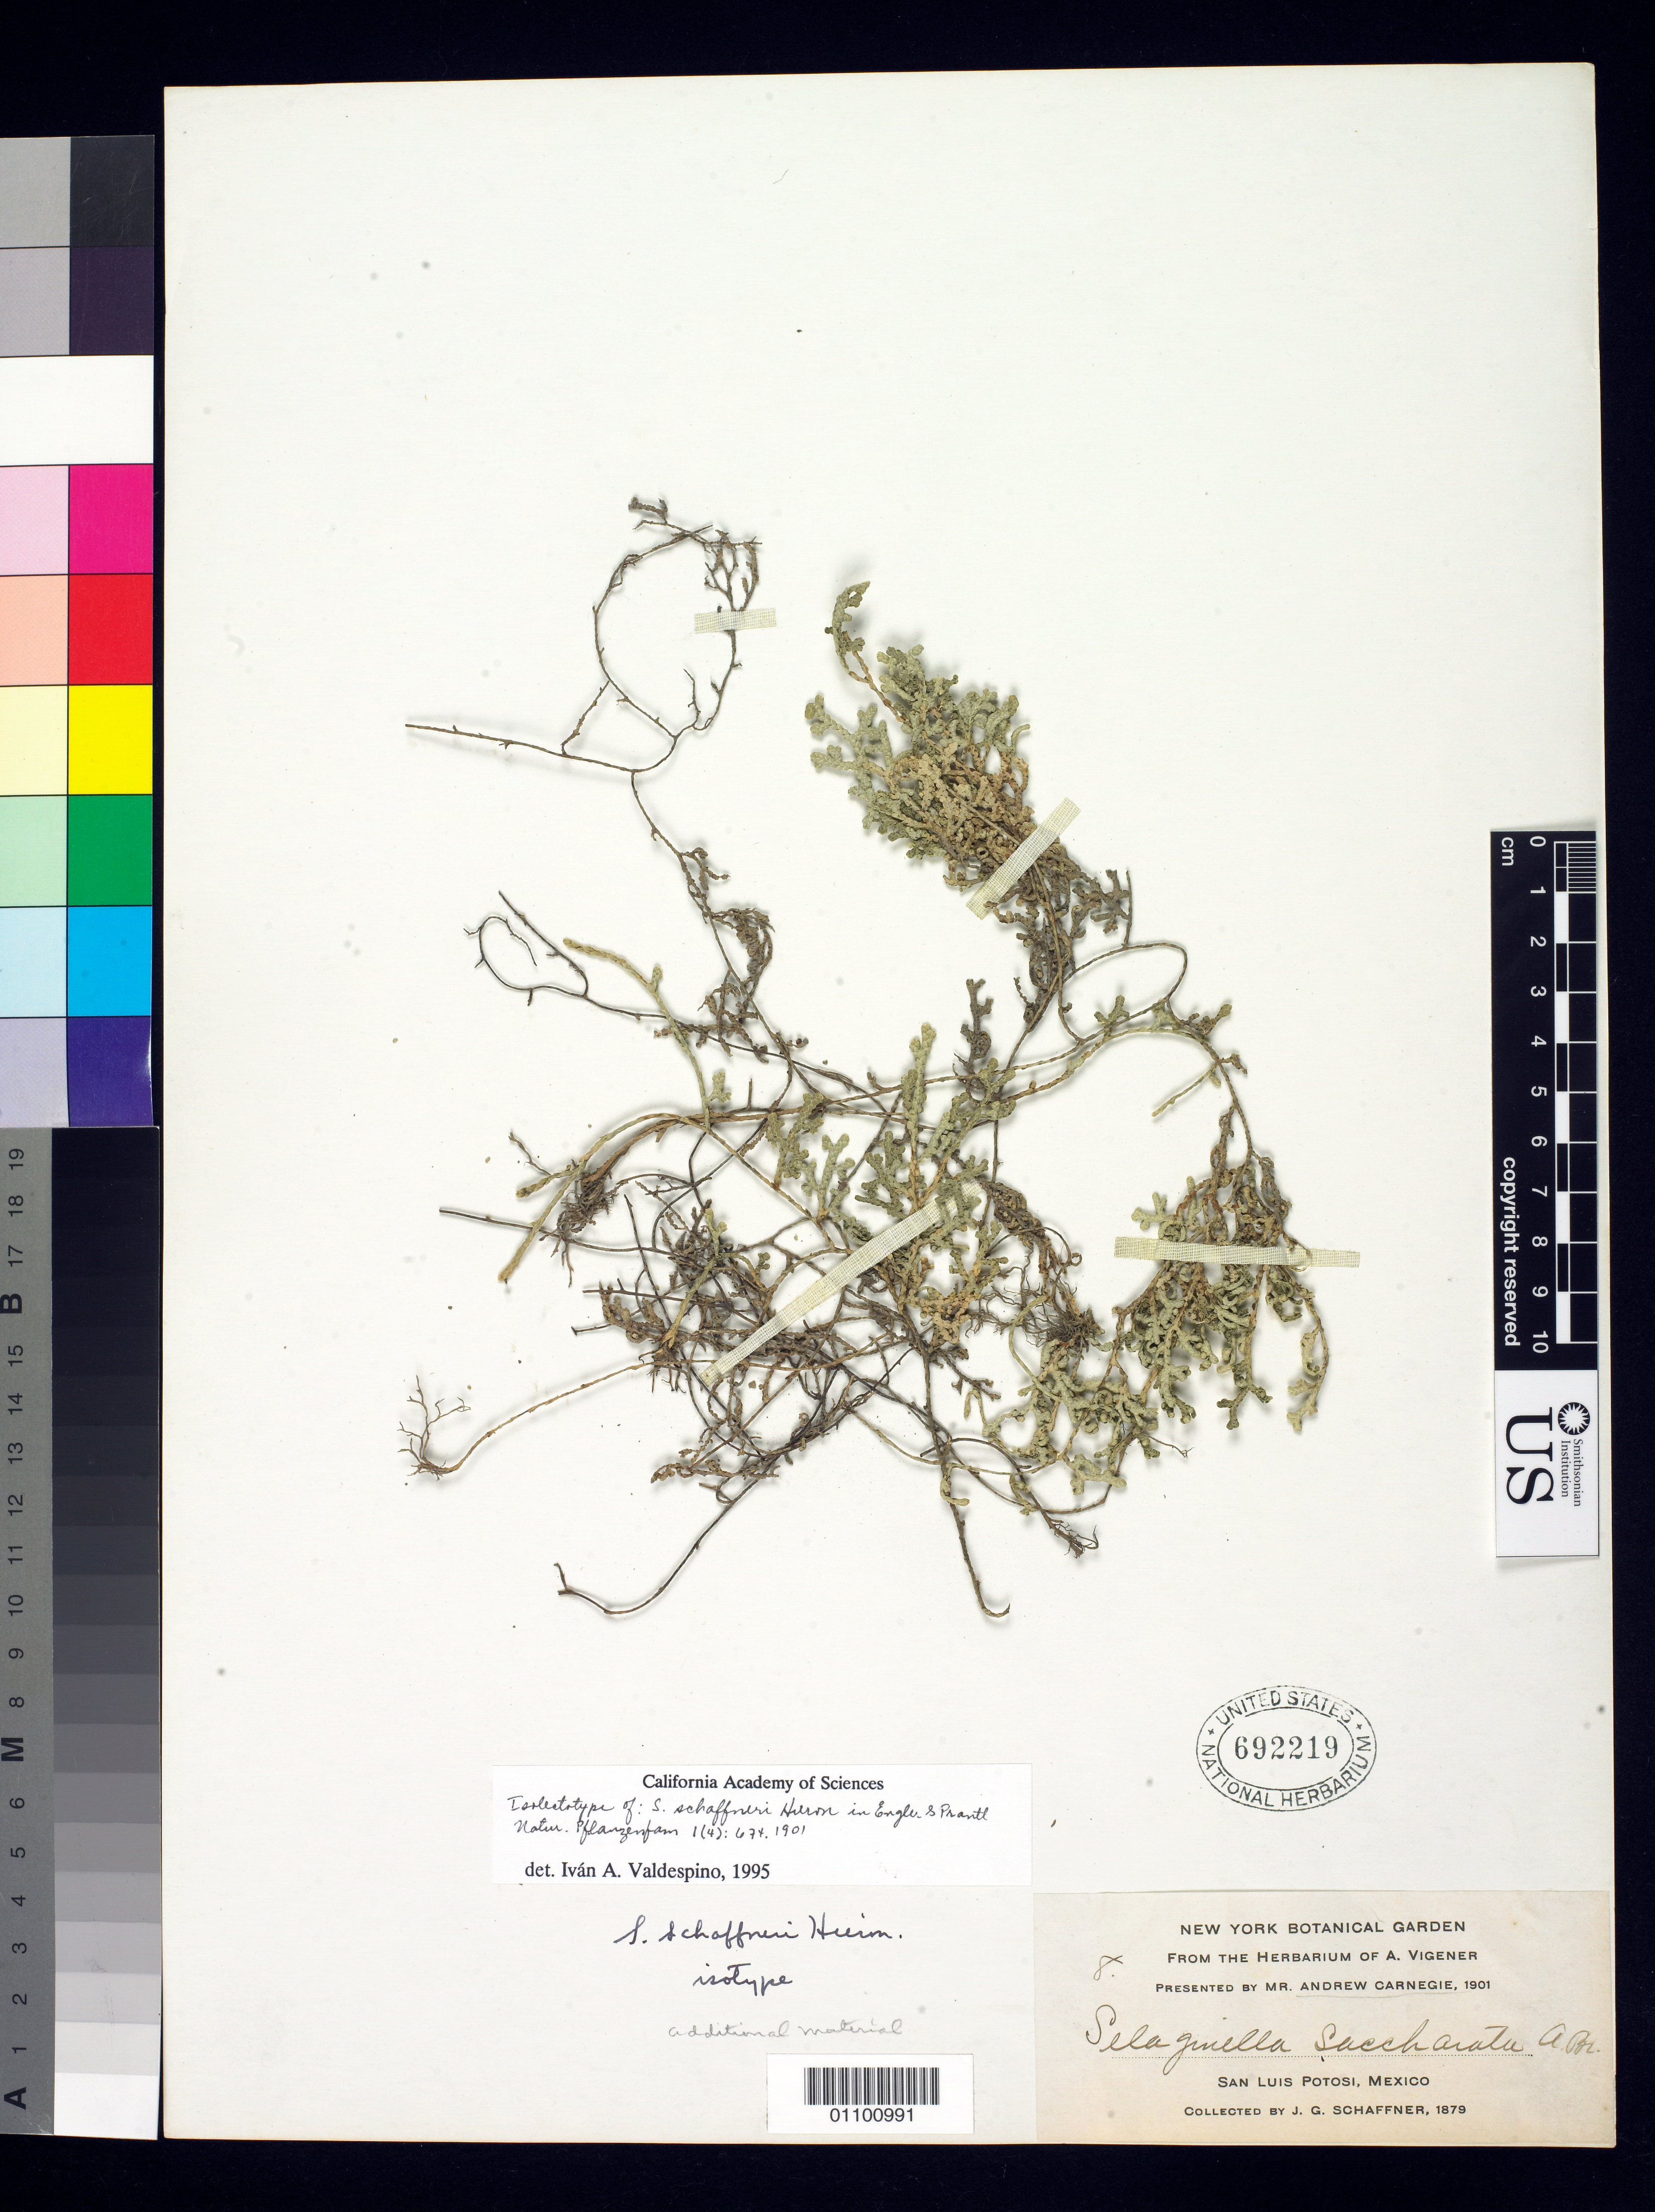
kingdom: Plantae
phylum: Tracheophyta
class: Lycopodiopsida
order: Selaginellales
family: Selaginellaceae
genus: Selaginella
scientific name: Selaginella schaffneri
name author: Hieron.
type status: Isolectotype; Type Collection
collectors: J. G. Schaffner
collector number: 8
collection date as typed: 1879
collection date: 1879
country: Mexico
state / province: San Luis Potosí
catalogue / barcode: US 692219